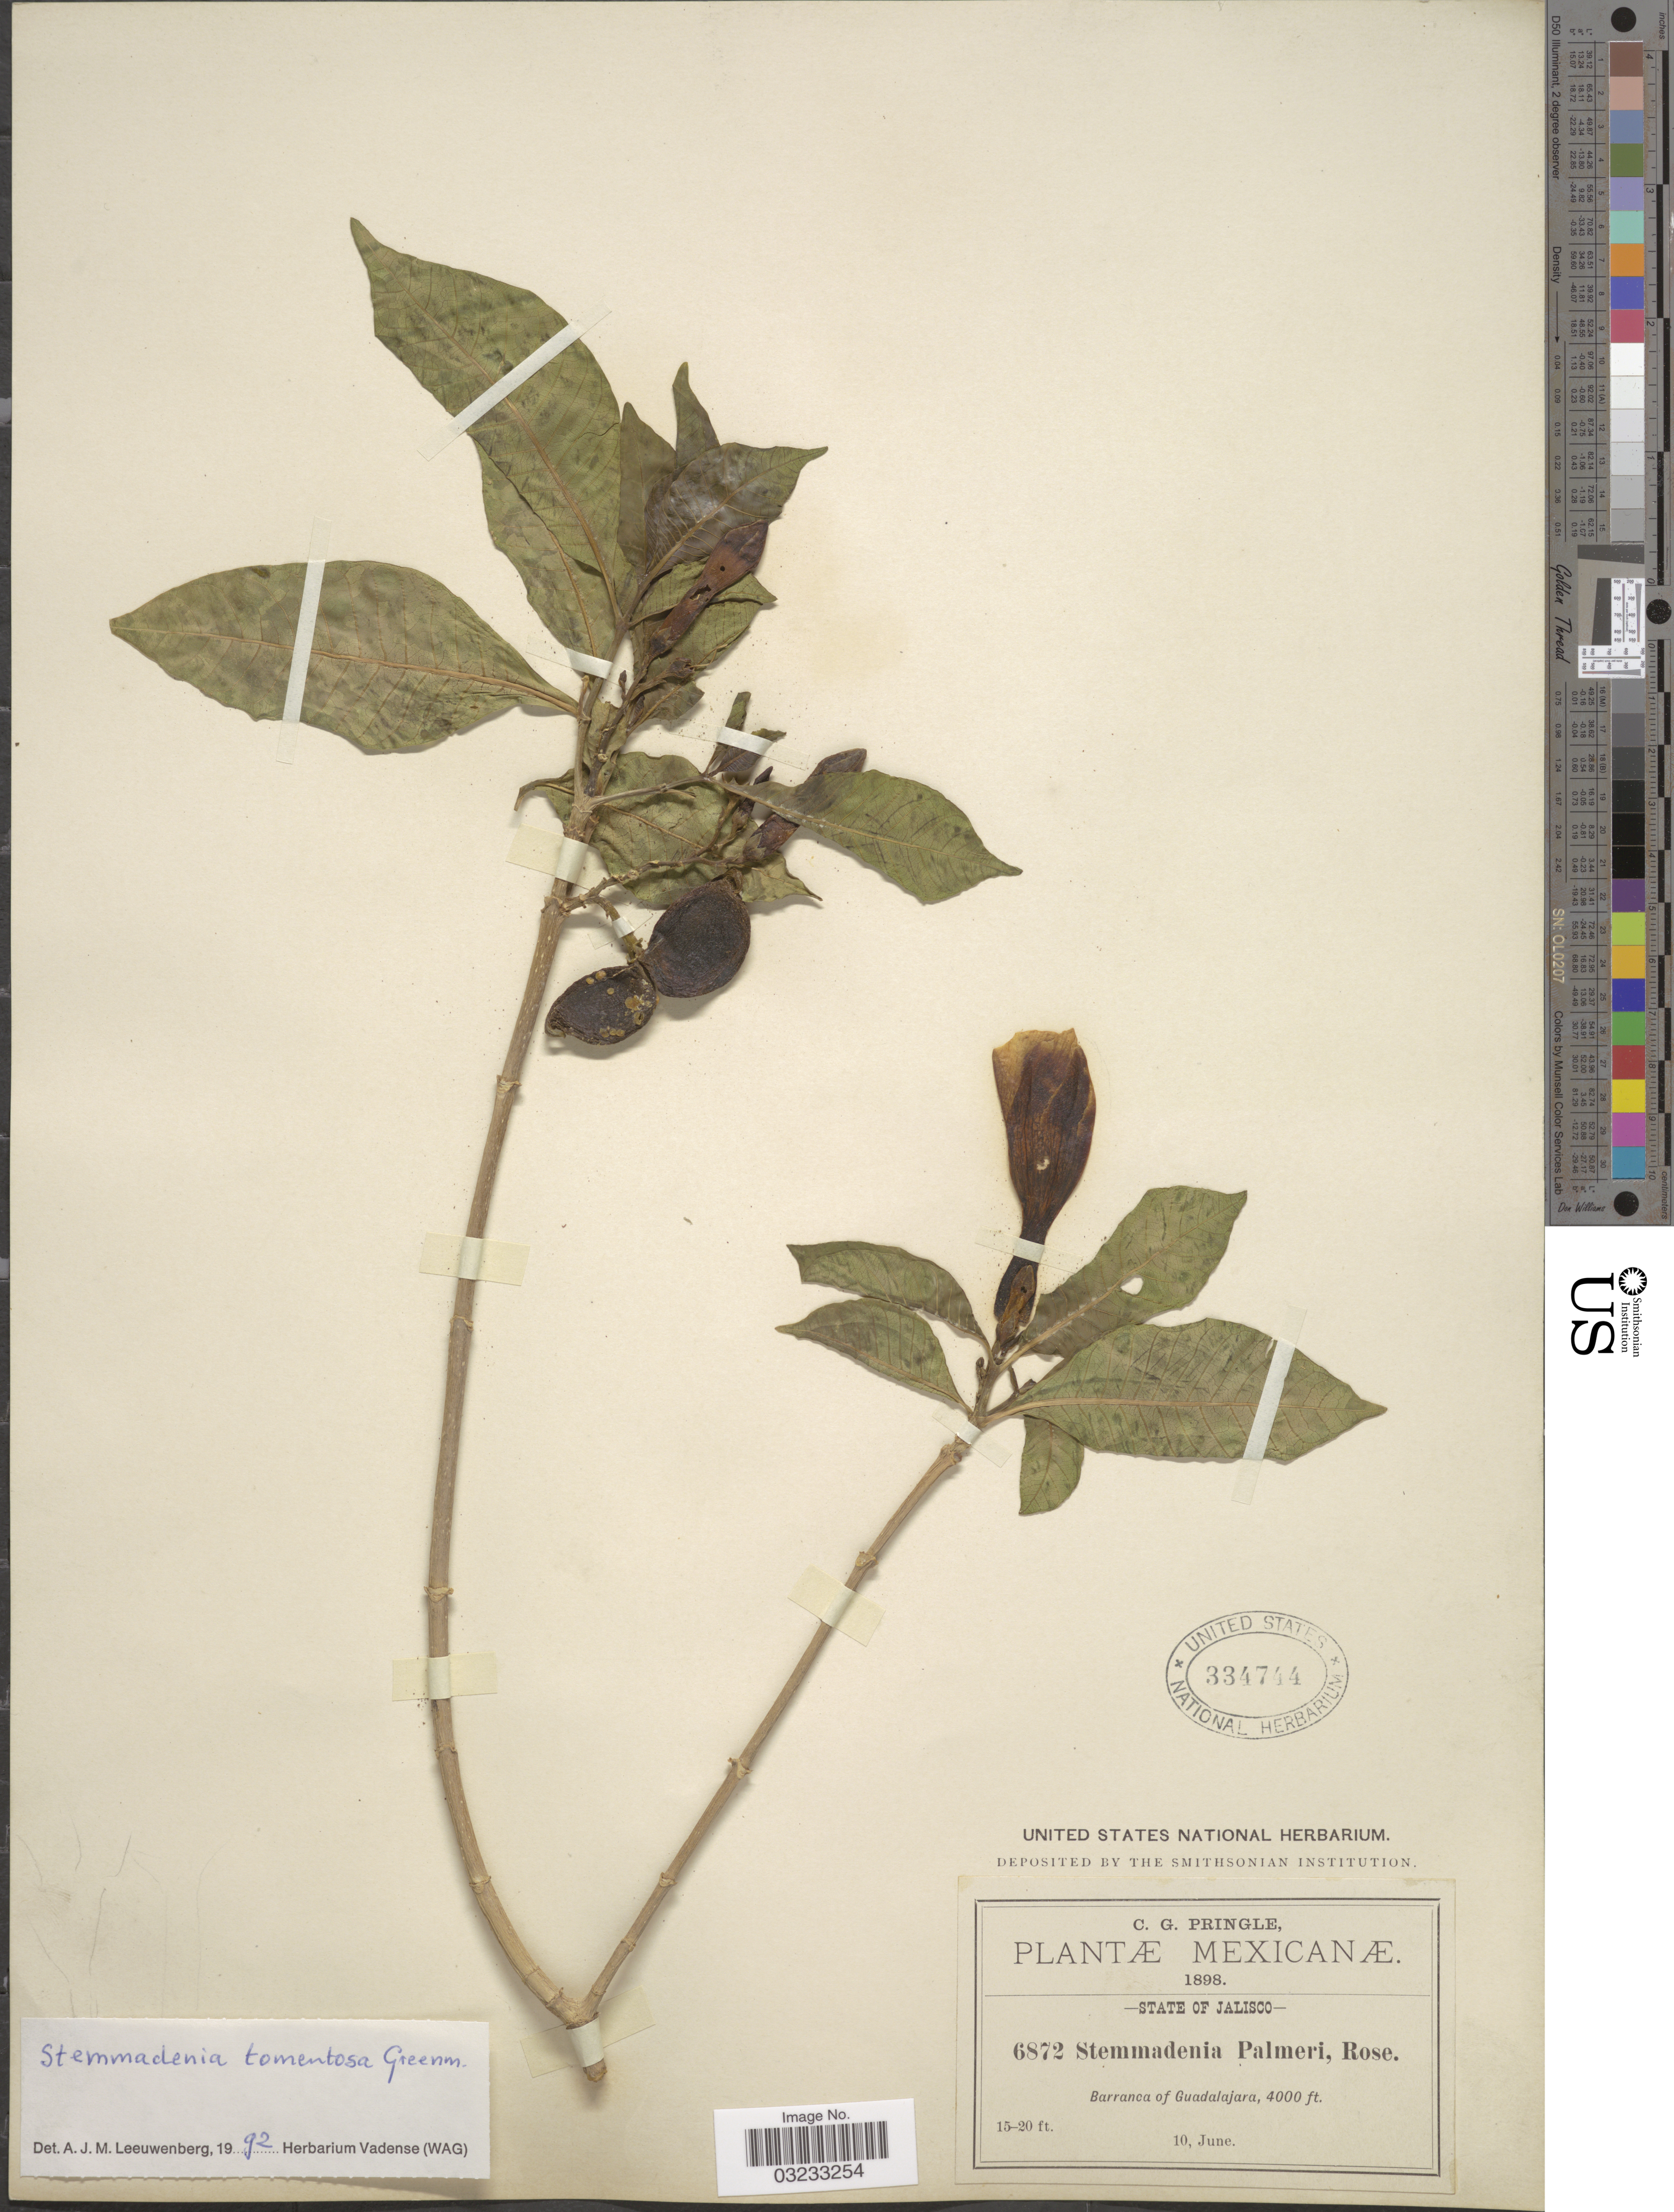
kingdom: Plantae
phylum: Tracheophyta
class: Magnoliopsida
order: Gentianales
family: Apocynaceae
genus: Stemmadenia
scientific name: Stemmadenia tomentosa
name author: Greenm.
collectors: C. G. Pringle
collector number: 6872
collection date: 1898-06-10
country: Mexico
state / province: Jalisco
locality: Barranca of Guadalajara.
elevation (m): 1219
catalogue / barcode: US 334744